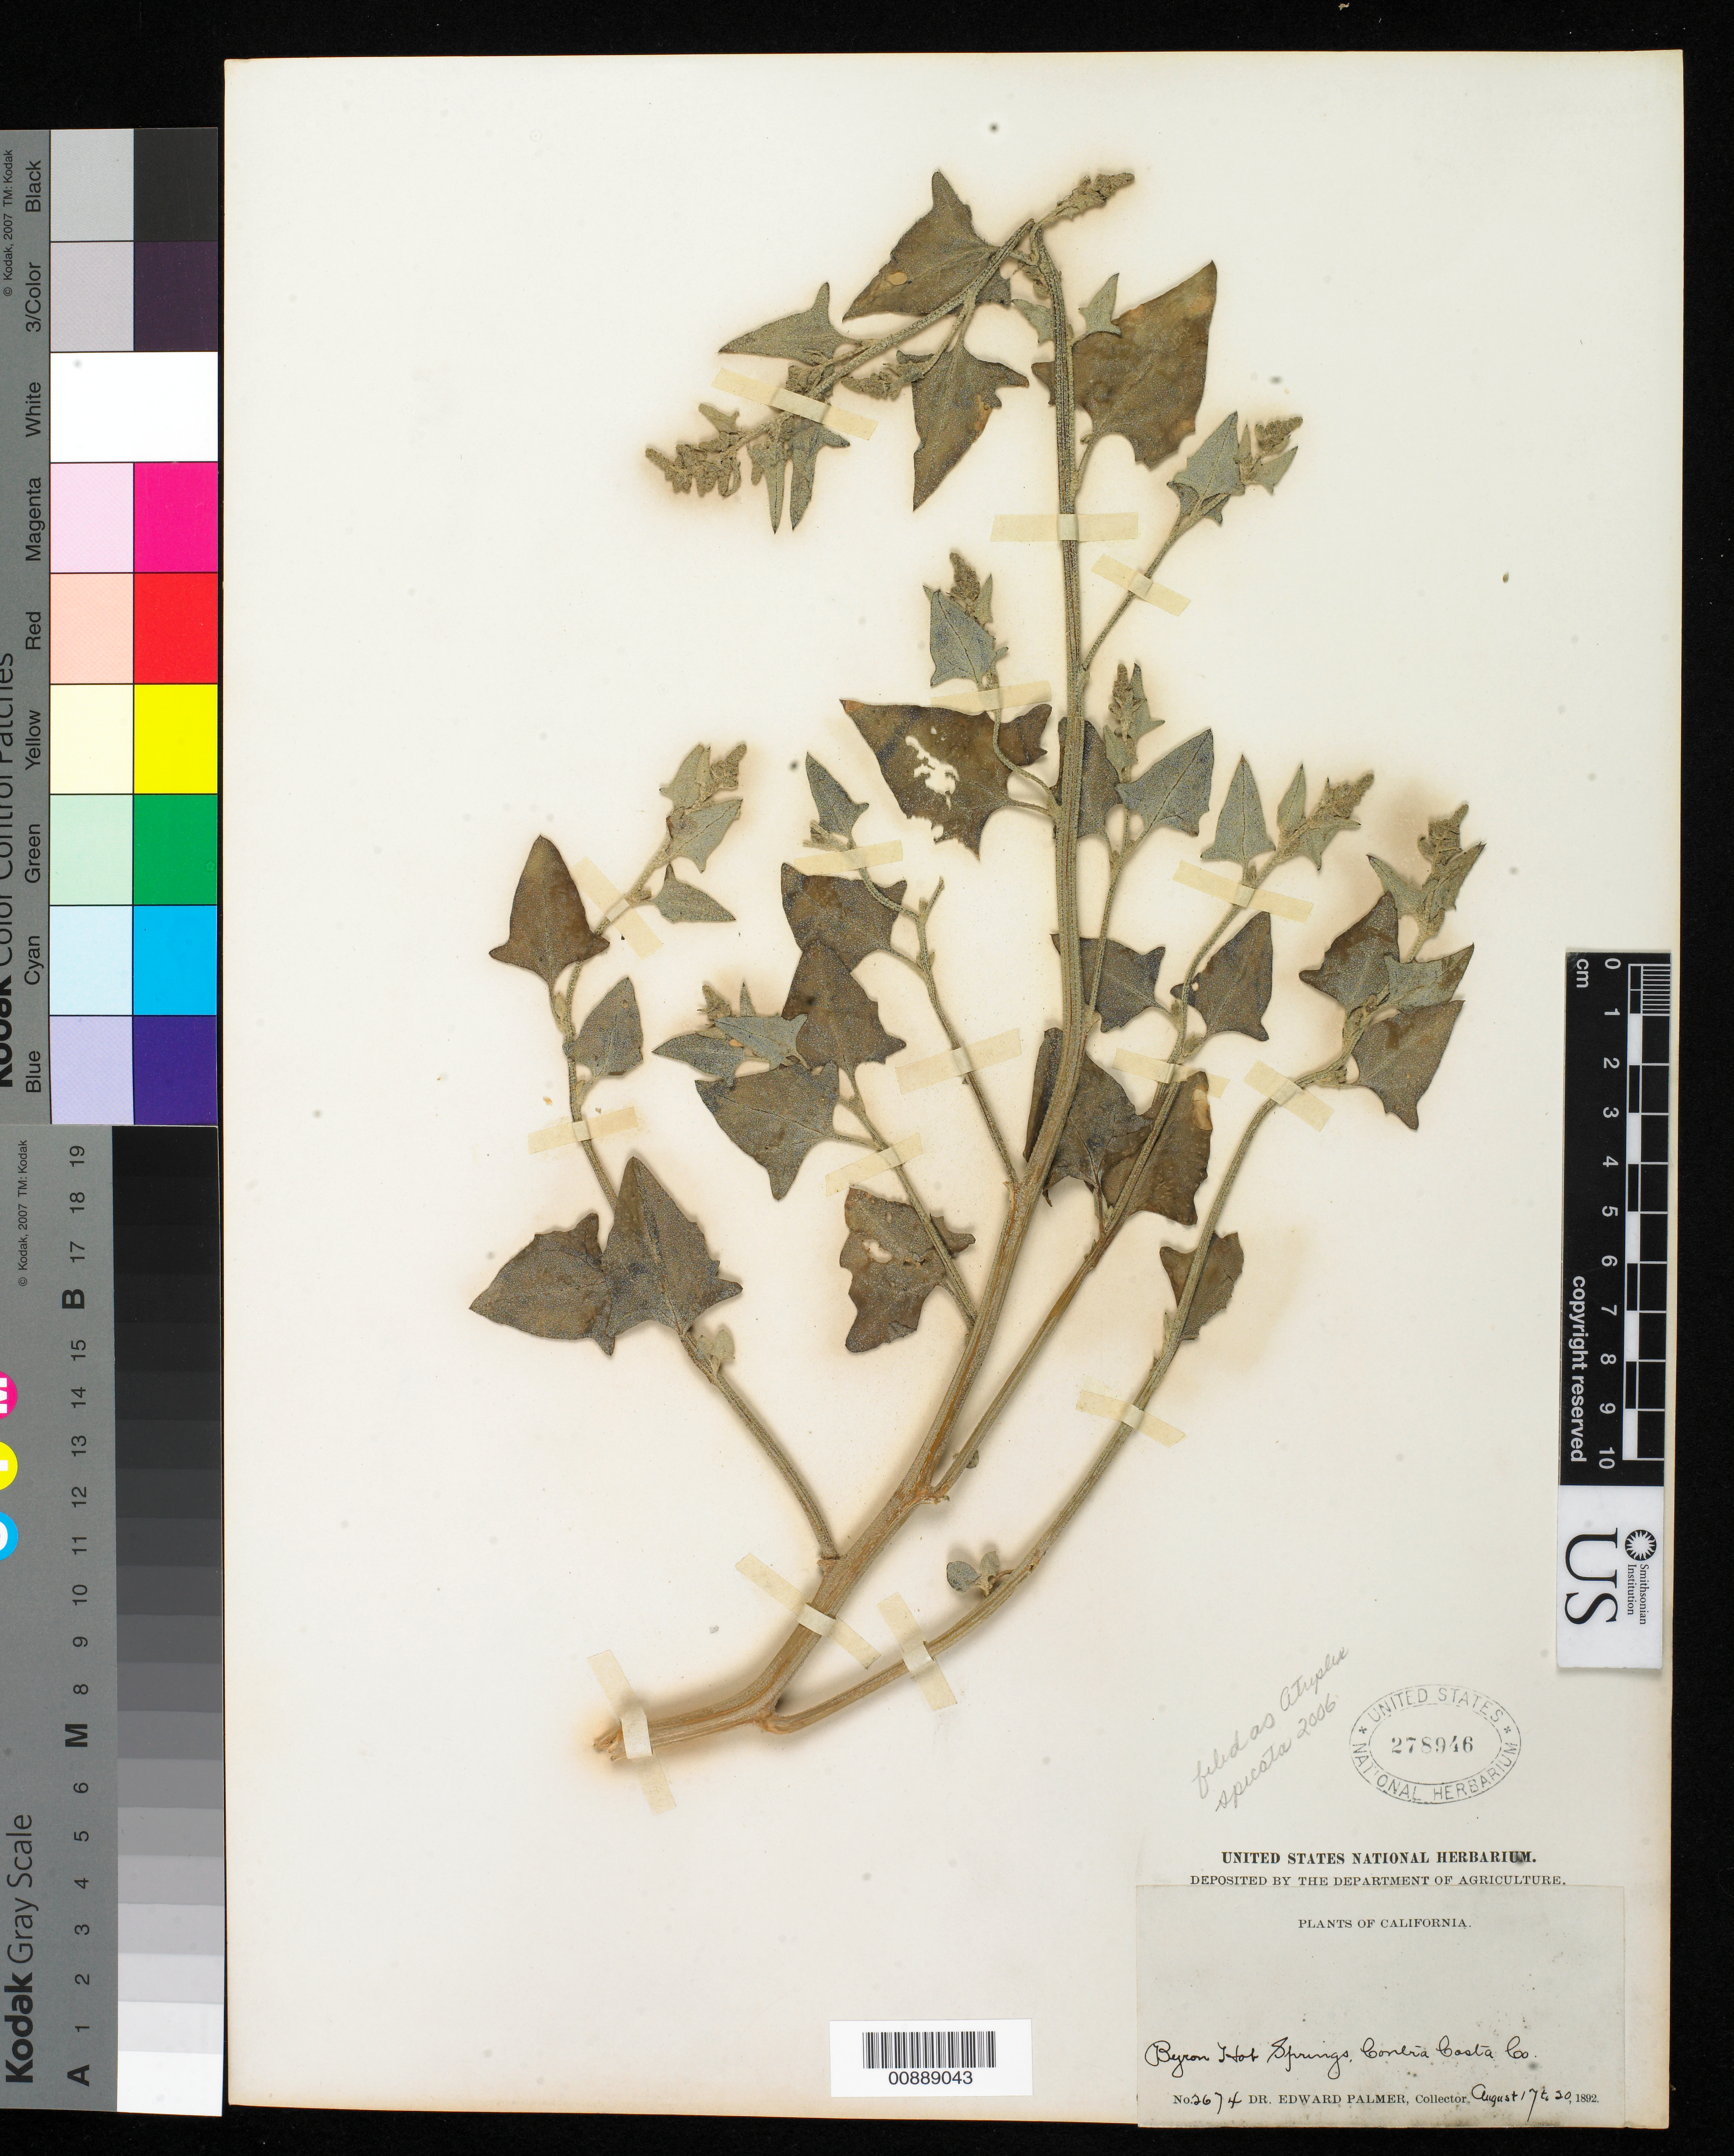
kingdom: Plantae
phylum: Tracheophyta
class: Magnoliopsida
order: Caryophyllales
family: Amaranthaceae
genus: Extriplex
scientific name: Extriplex joaquinana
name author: (A. Nelson) E.H. Zacharias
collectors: E. Palmer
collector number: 2674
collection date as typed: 17 Aug 1892 to 20 Aug 1892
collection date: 1892-08-17/1892-08-20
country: United States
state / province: California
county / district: Contra Costa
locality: Byron Hot Springs, Contra Costa County, California.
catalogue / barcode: US 278946